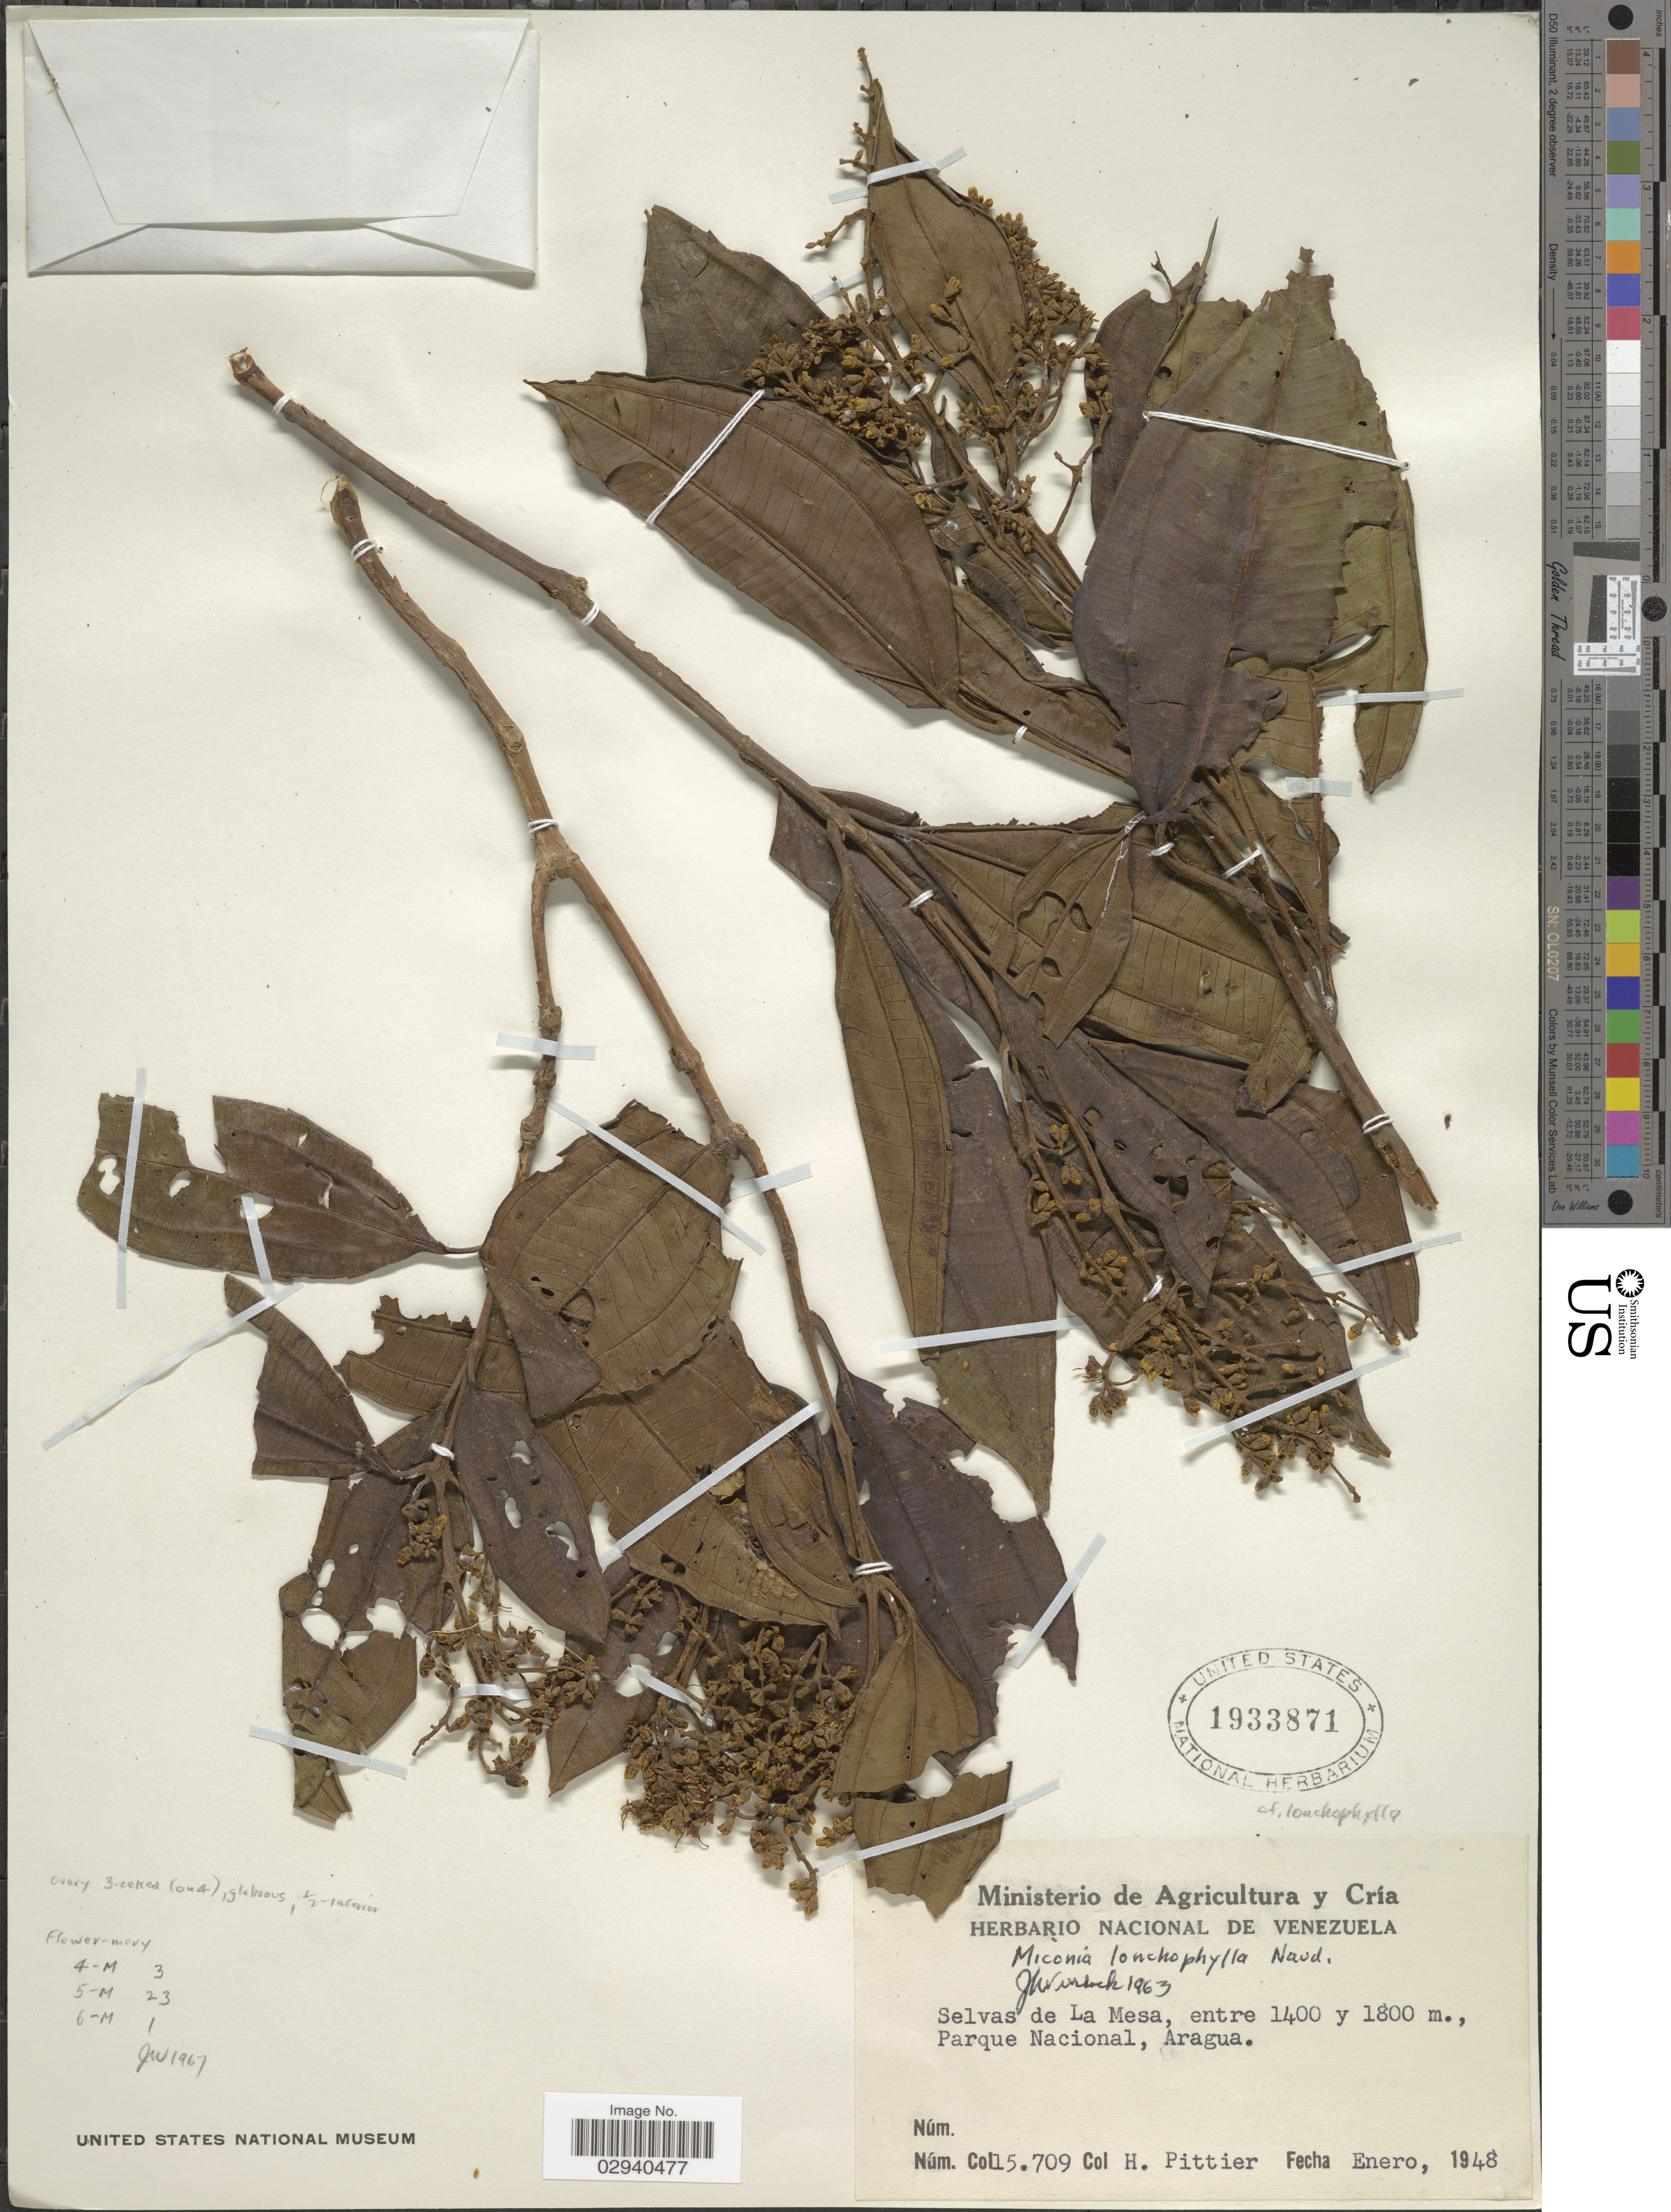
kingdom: Plantae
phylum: Tracheophyta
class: Magnoliopsida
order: Myrtales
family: Melastomataceae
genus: Miconia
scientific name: Miconia lonchophylla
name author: Naudin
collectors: H. F. Pittier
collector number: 15709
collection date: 1948-01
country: Venezuela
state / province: Aragua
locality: Selvas de La Mesa. Parque Nacional.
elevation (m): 1400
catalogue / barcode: US 1933871